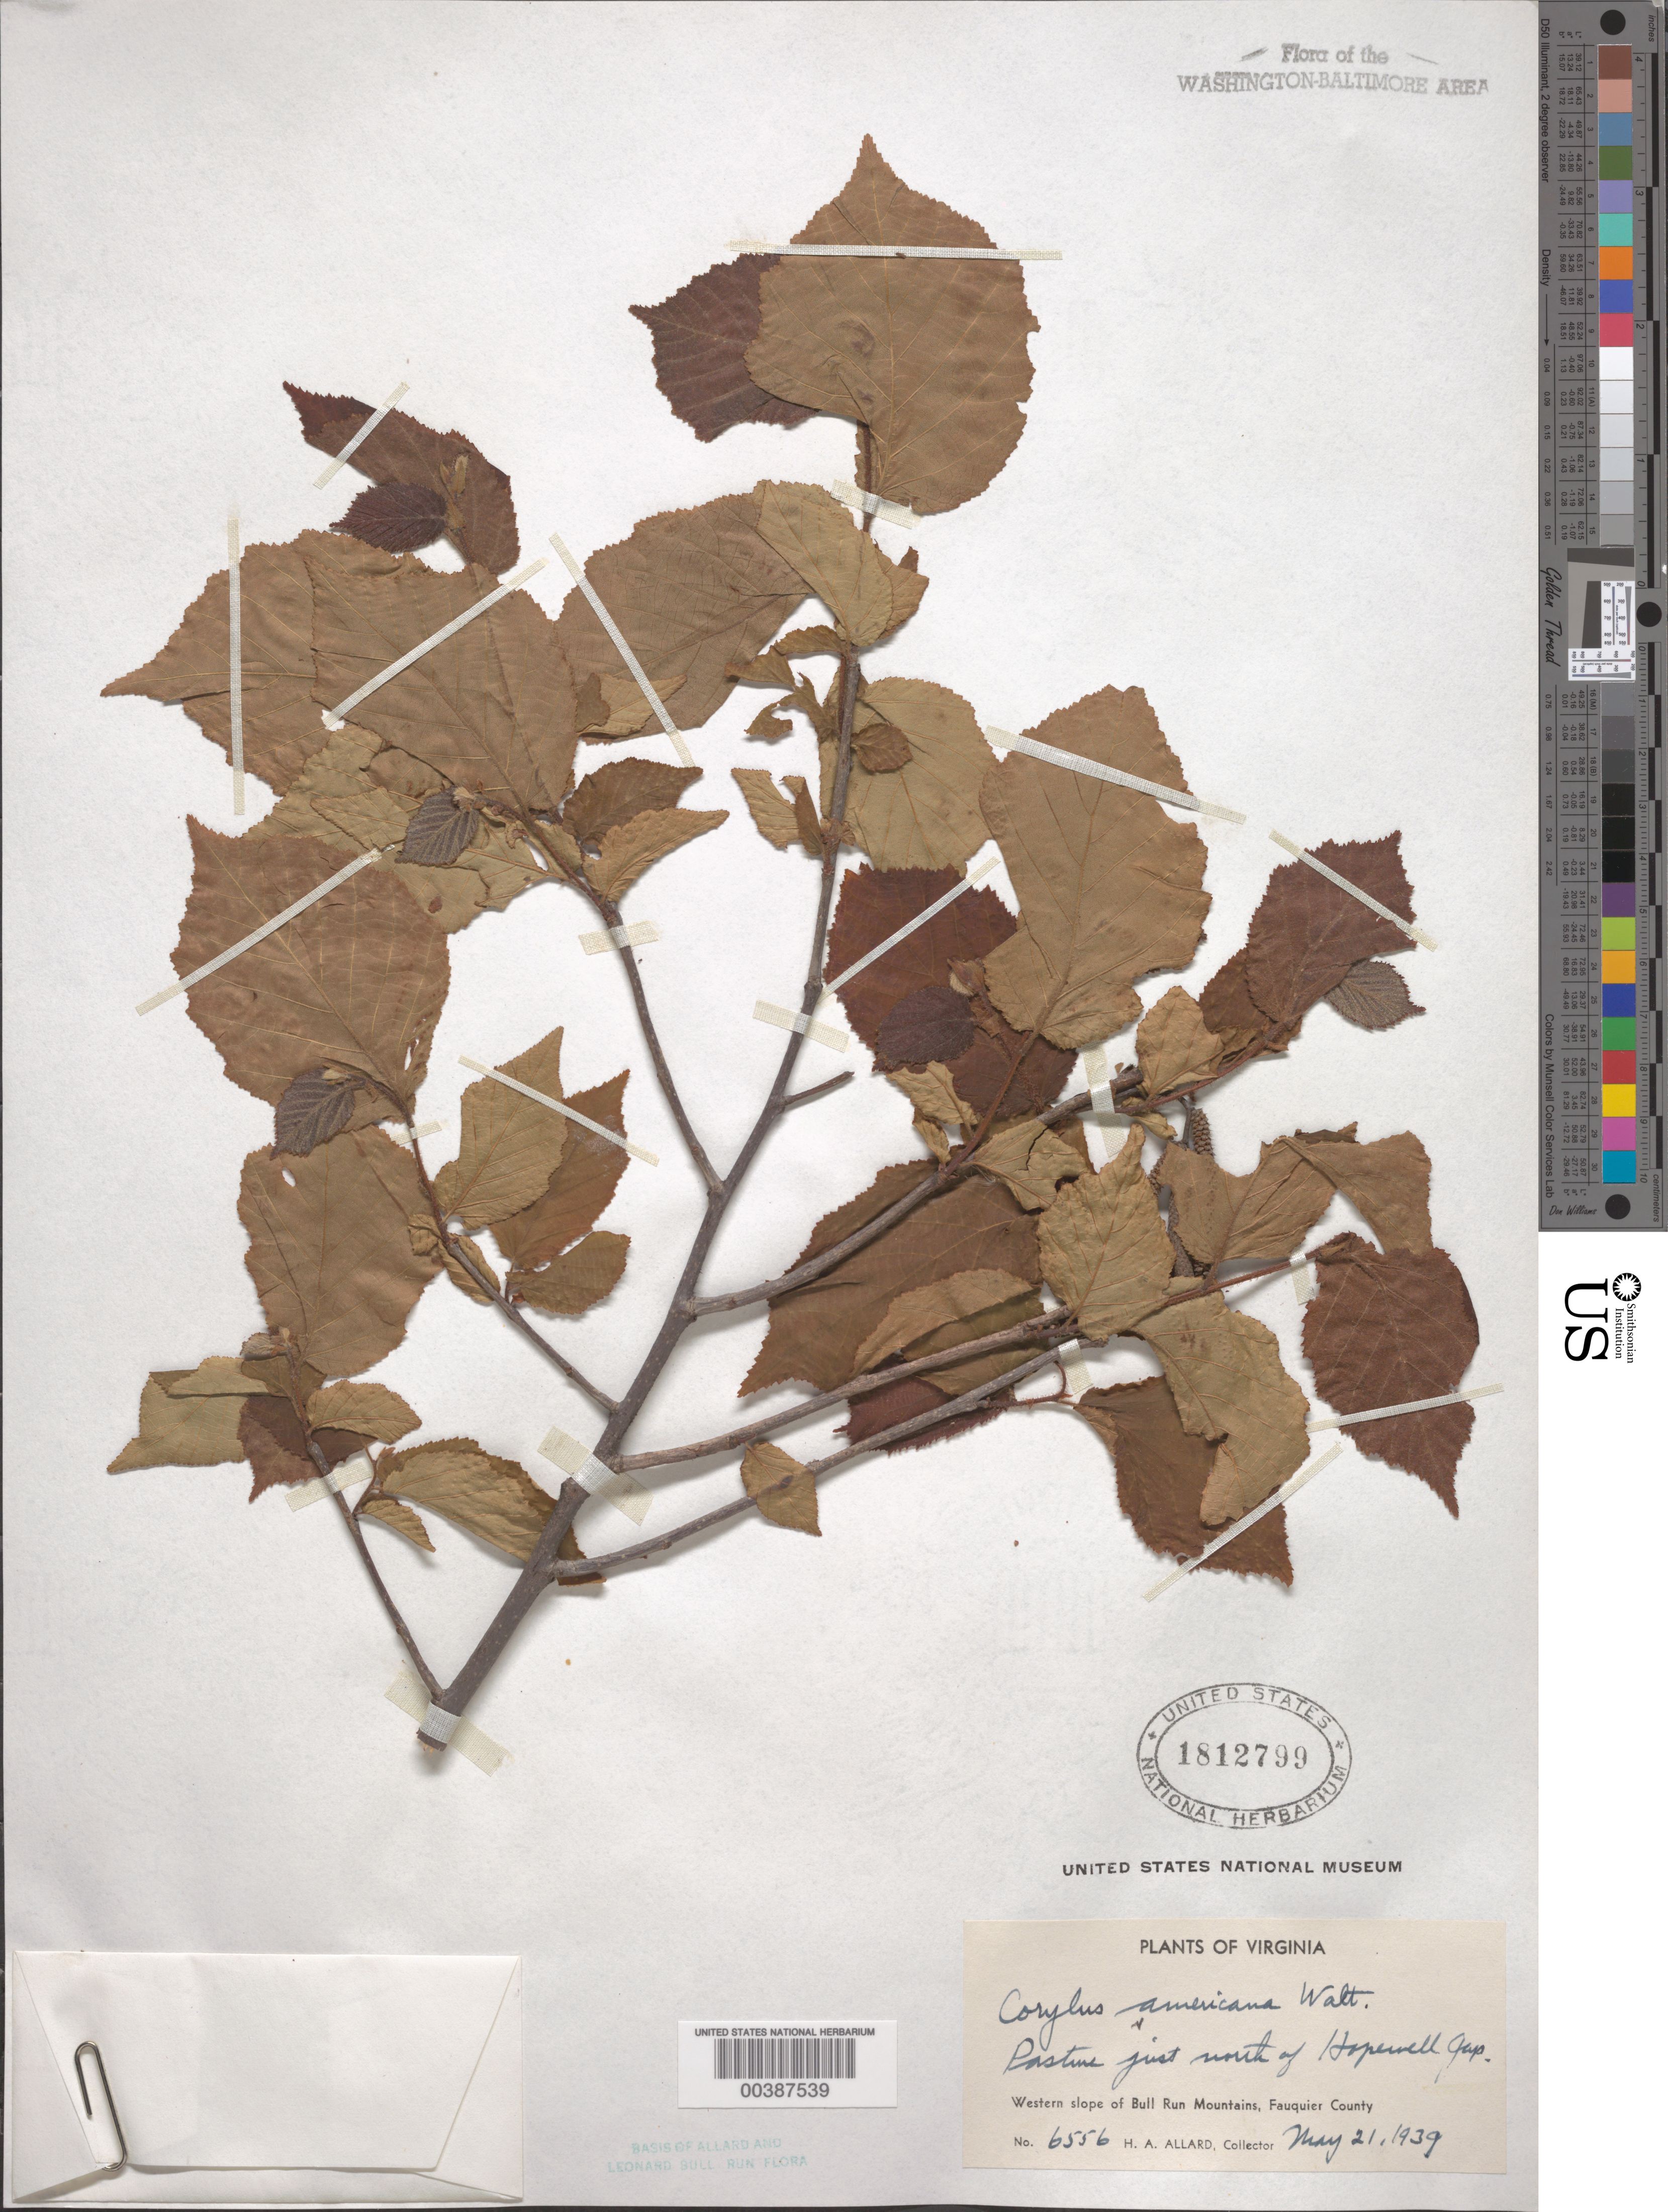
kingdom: Plantae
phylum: Tracheophyta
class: Magnoliopsida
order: Fagales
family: Betulaceae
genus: Corylus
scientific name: Corylus americana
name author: Walter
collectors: H. A. Allard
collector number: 6556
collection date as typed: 21 May 1939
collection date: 1939-05-21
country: United States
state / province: Virginia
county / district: Fauquier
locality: North of Hopewell Gap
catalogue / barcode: US 1812799